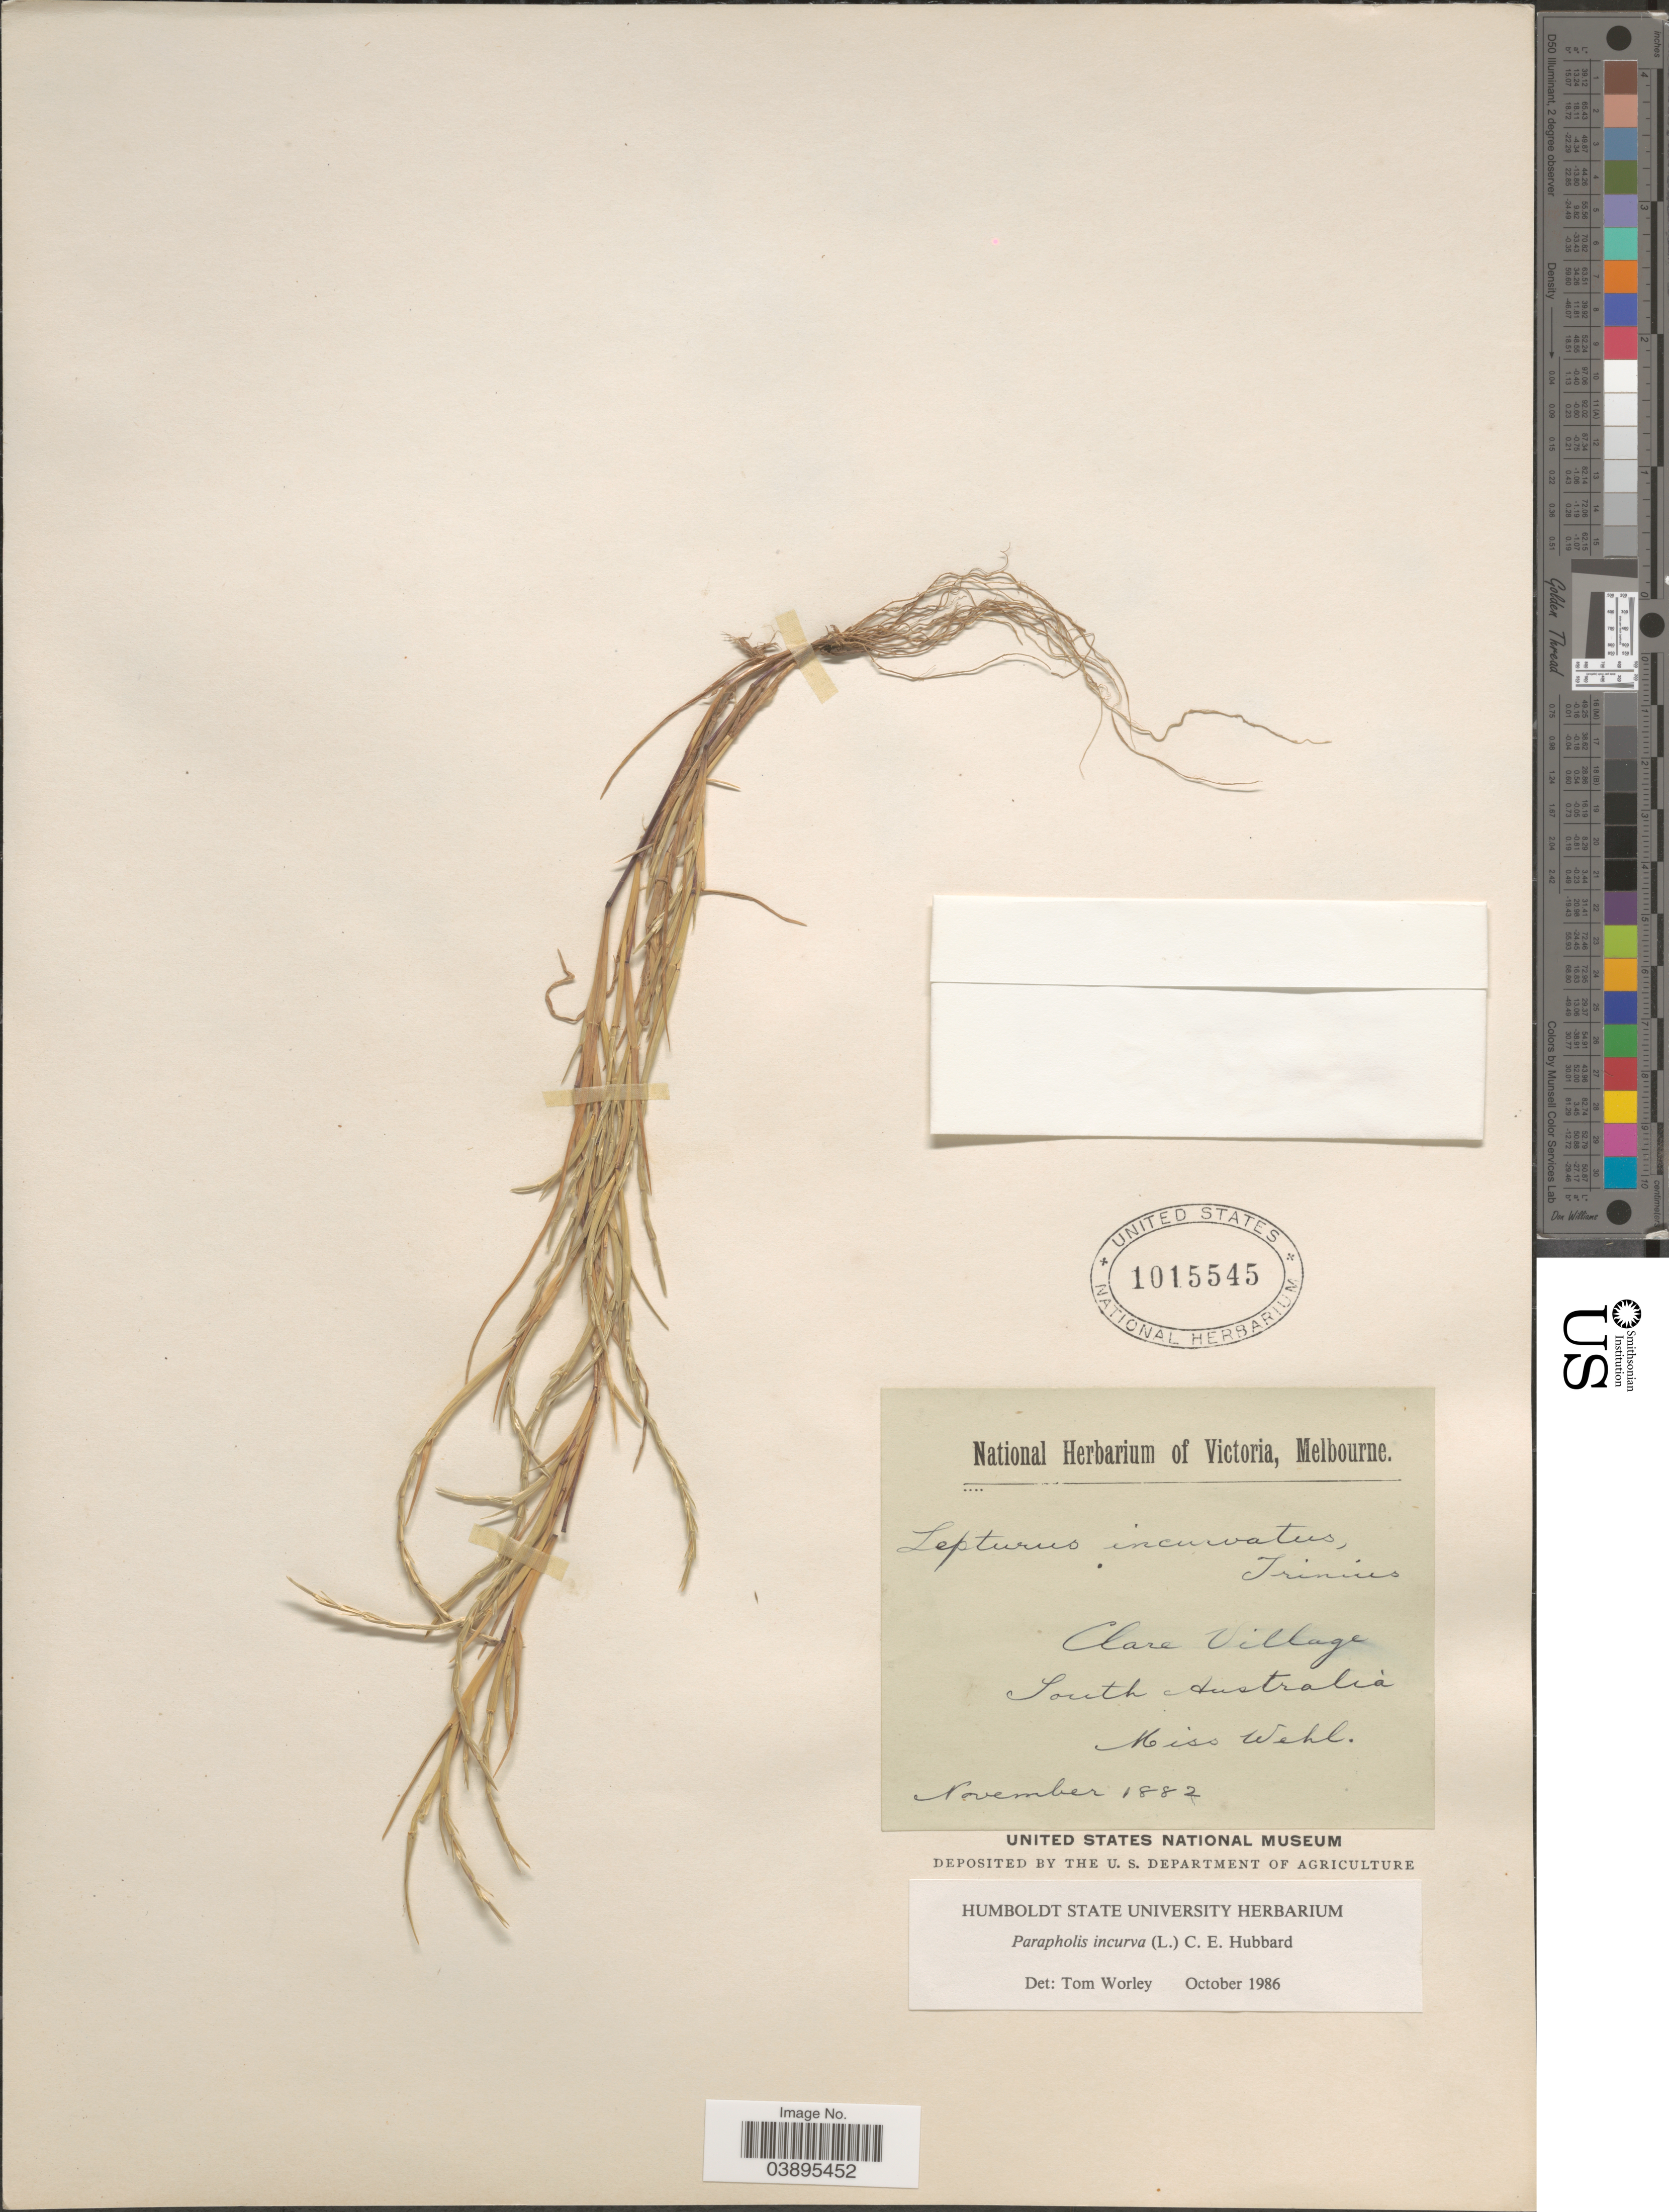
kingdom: Plantae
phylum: Tracheophyta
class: Liliopsida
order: Poales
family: Poaceae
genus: Parapholis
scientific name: Parapholis incurva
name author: (L.) C.E. Hubb.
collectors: Wehl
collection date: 1882-11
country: Australia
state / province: South Australia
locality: Clare Village.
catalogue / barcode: US 1015545